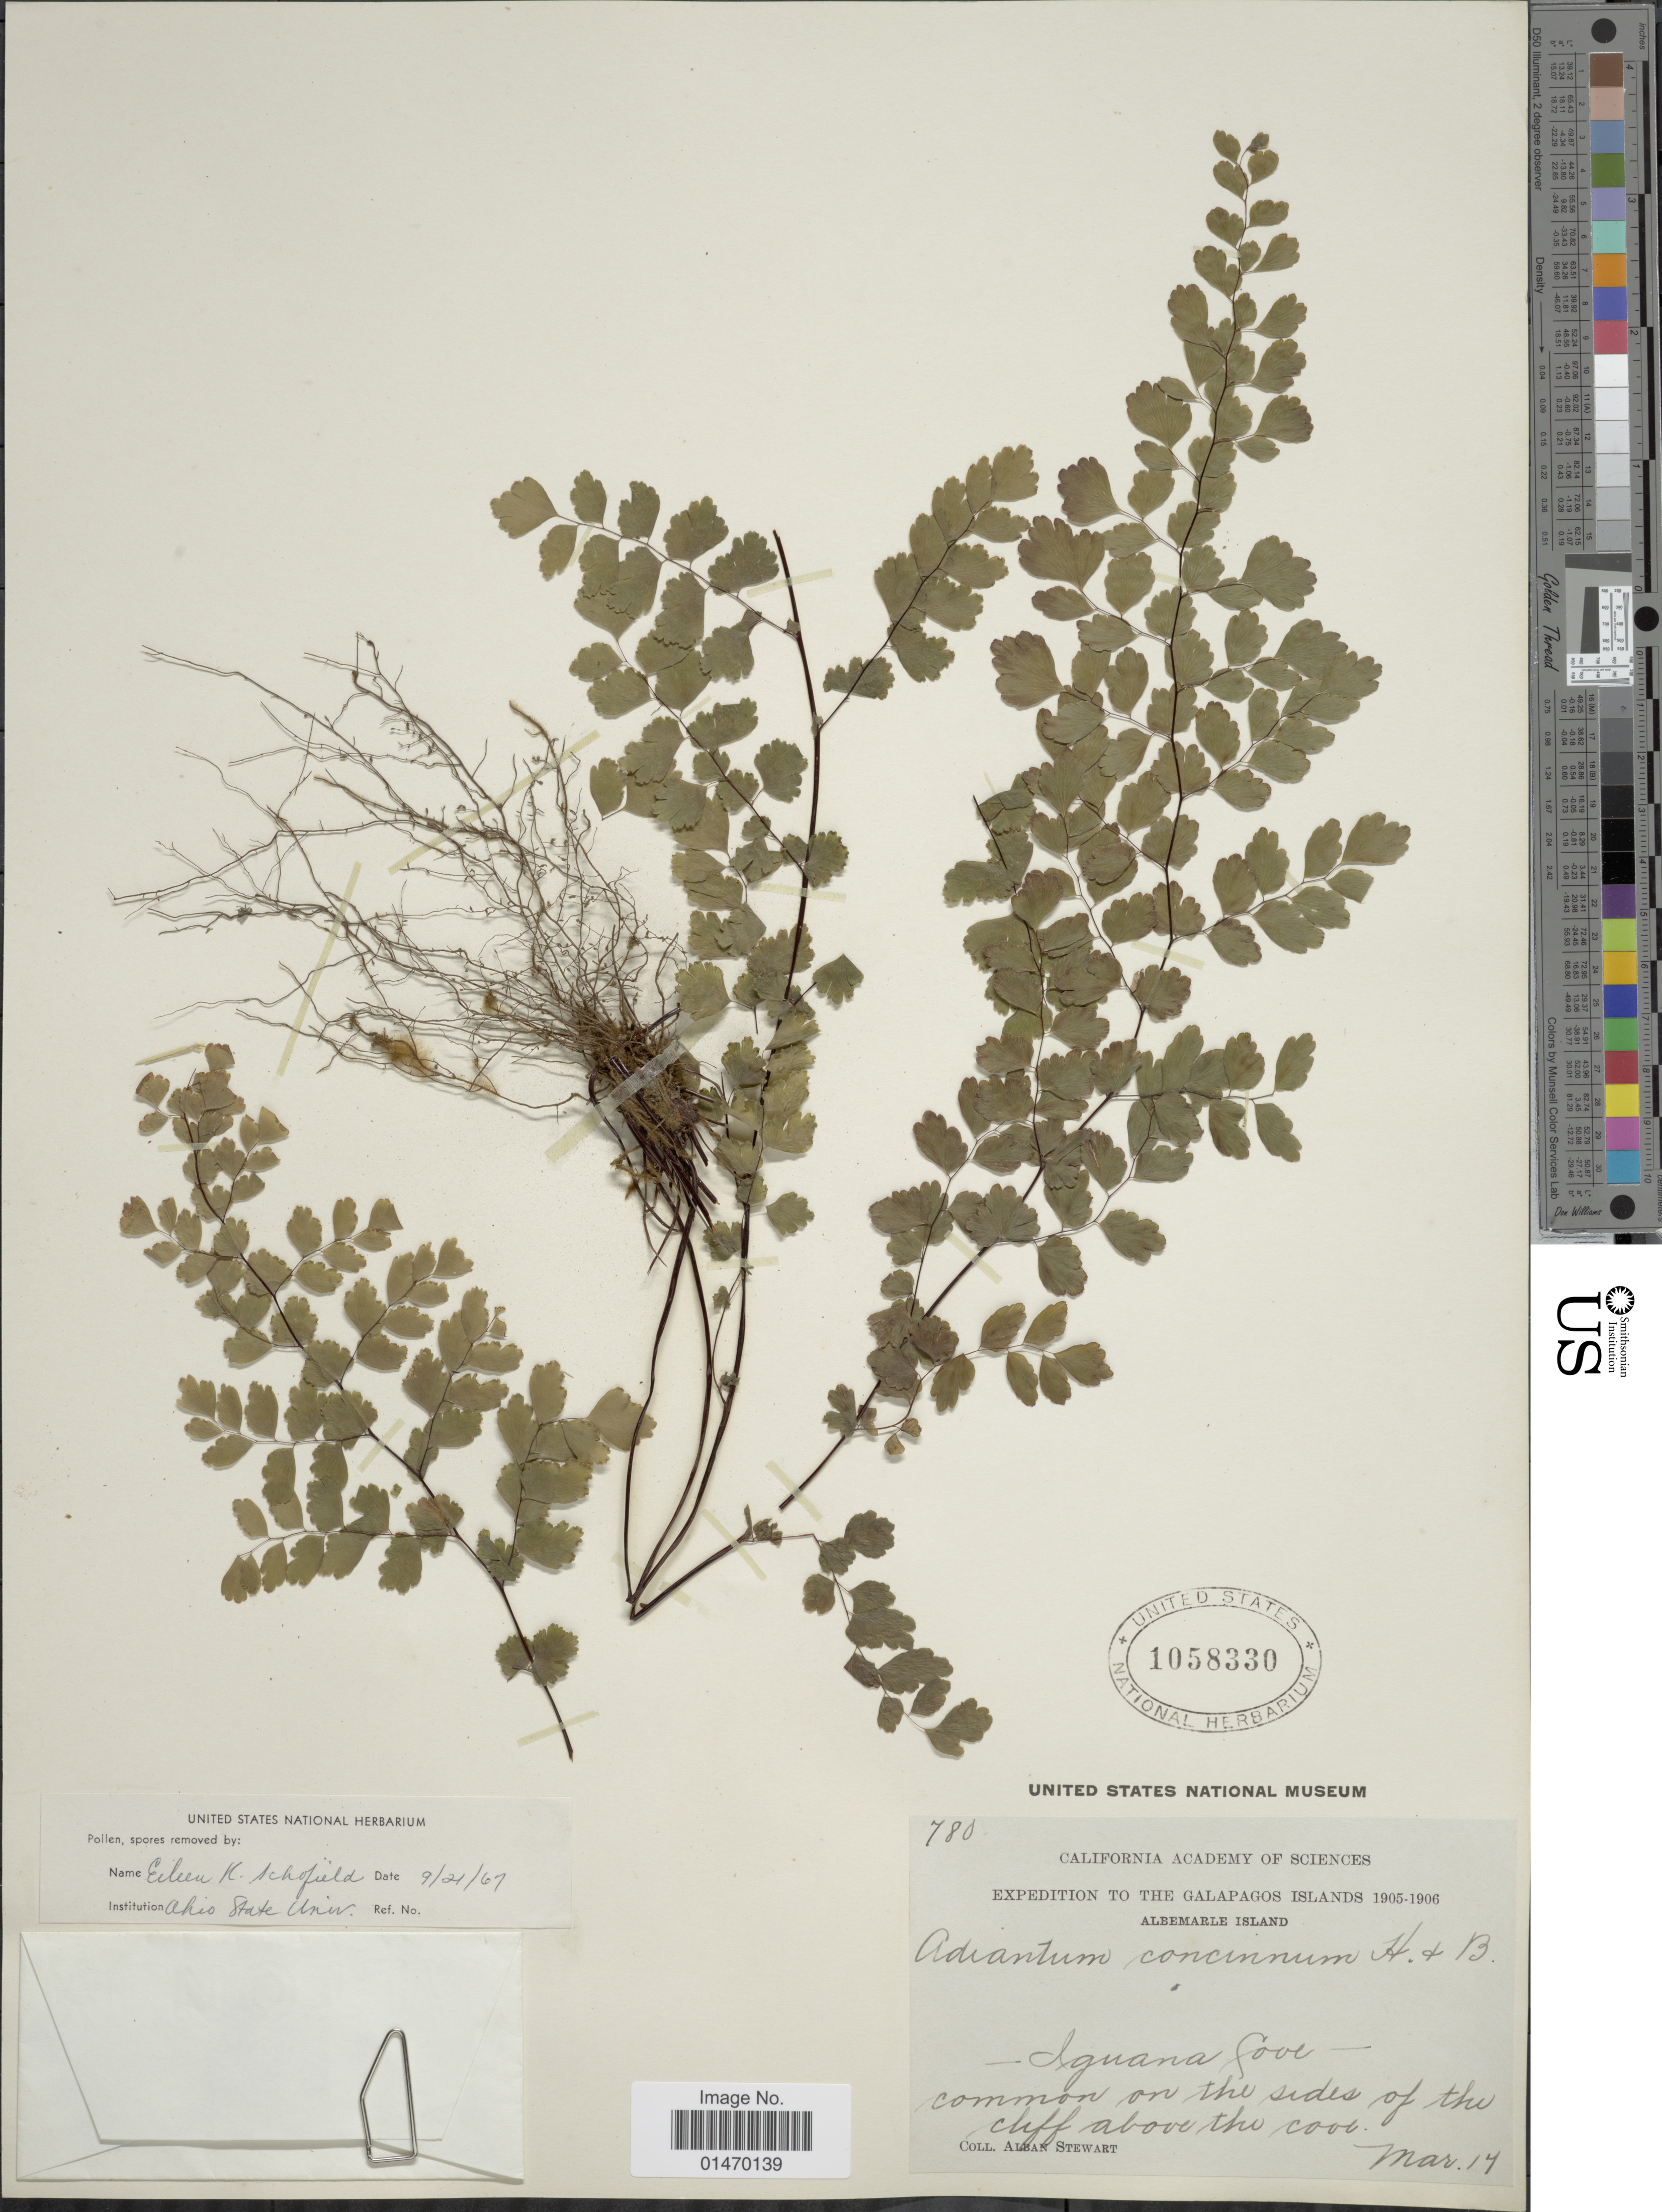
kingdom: Plantae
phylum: Tracheophyta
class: Polypodiopsida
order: Polypodiales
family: Pteridaceae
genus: Adiantum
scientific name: Adiantum concinnum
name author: Humb. & Bonpl. ex Willd.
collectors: A. N. Steward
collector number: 780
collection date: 1905-03-17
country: Ecuador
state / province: Colón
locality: Galapagos Islands, Albemarle Island.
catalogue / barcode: US 1058330